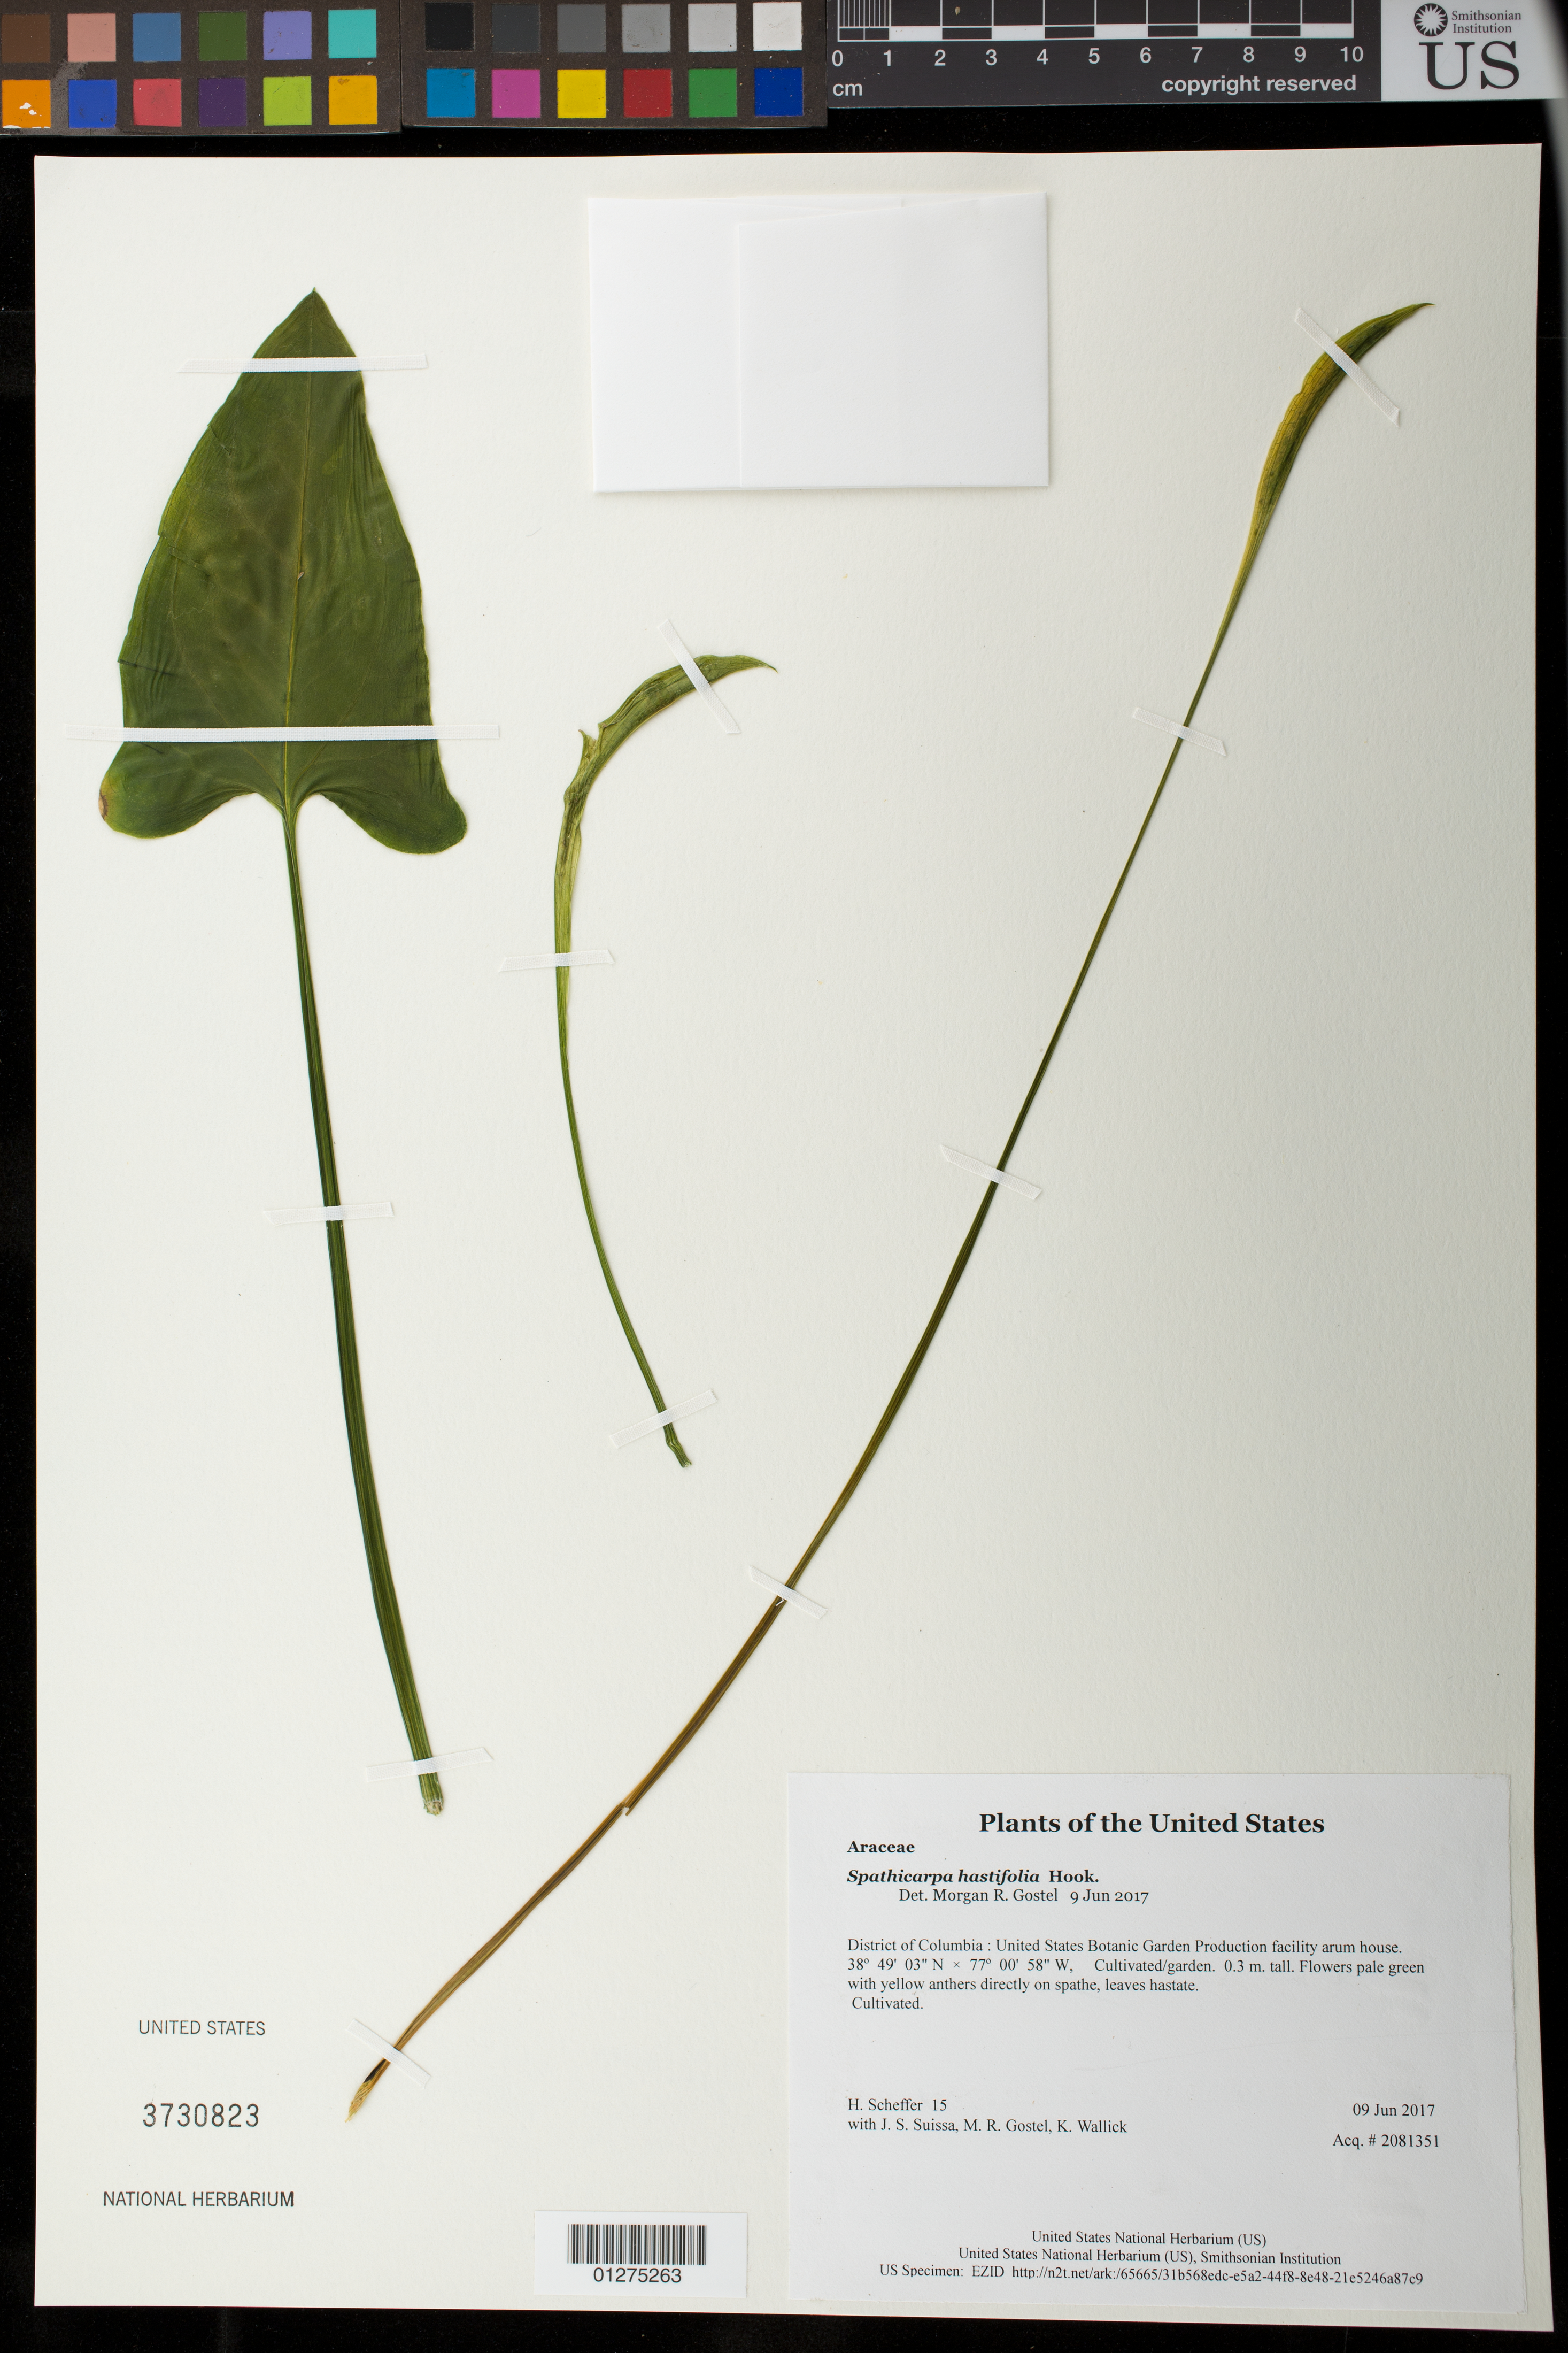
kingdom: Plantae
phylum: Tracheophyta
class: Liliopsida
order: Alismatales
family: Araceae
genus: Spathicarpa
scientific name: Spathicarpa hastifolia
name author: Hook.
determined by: Gostel, M. R.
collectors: H. Scheffer, J. S. Suissa, M. R. Gostel & K. Wallick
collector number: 15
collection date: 2017-06-09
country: United States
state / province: District of Columbia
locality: United States Botanic Garden Production facility arum house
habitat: Cultivated/garden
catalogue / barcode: US 3730823